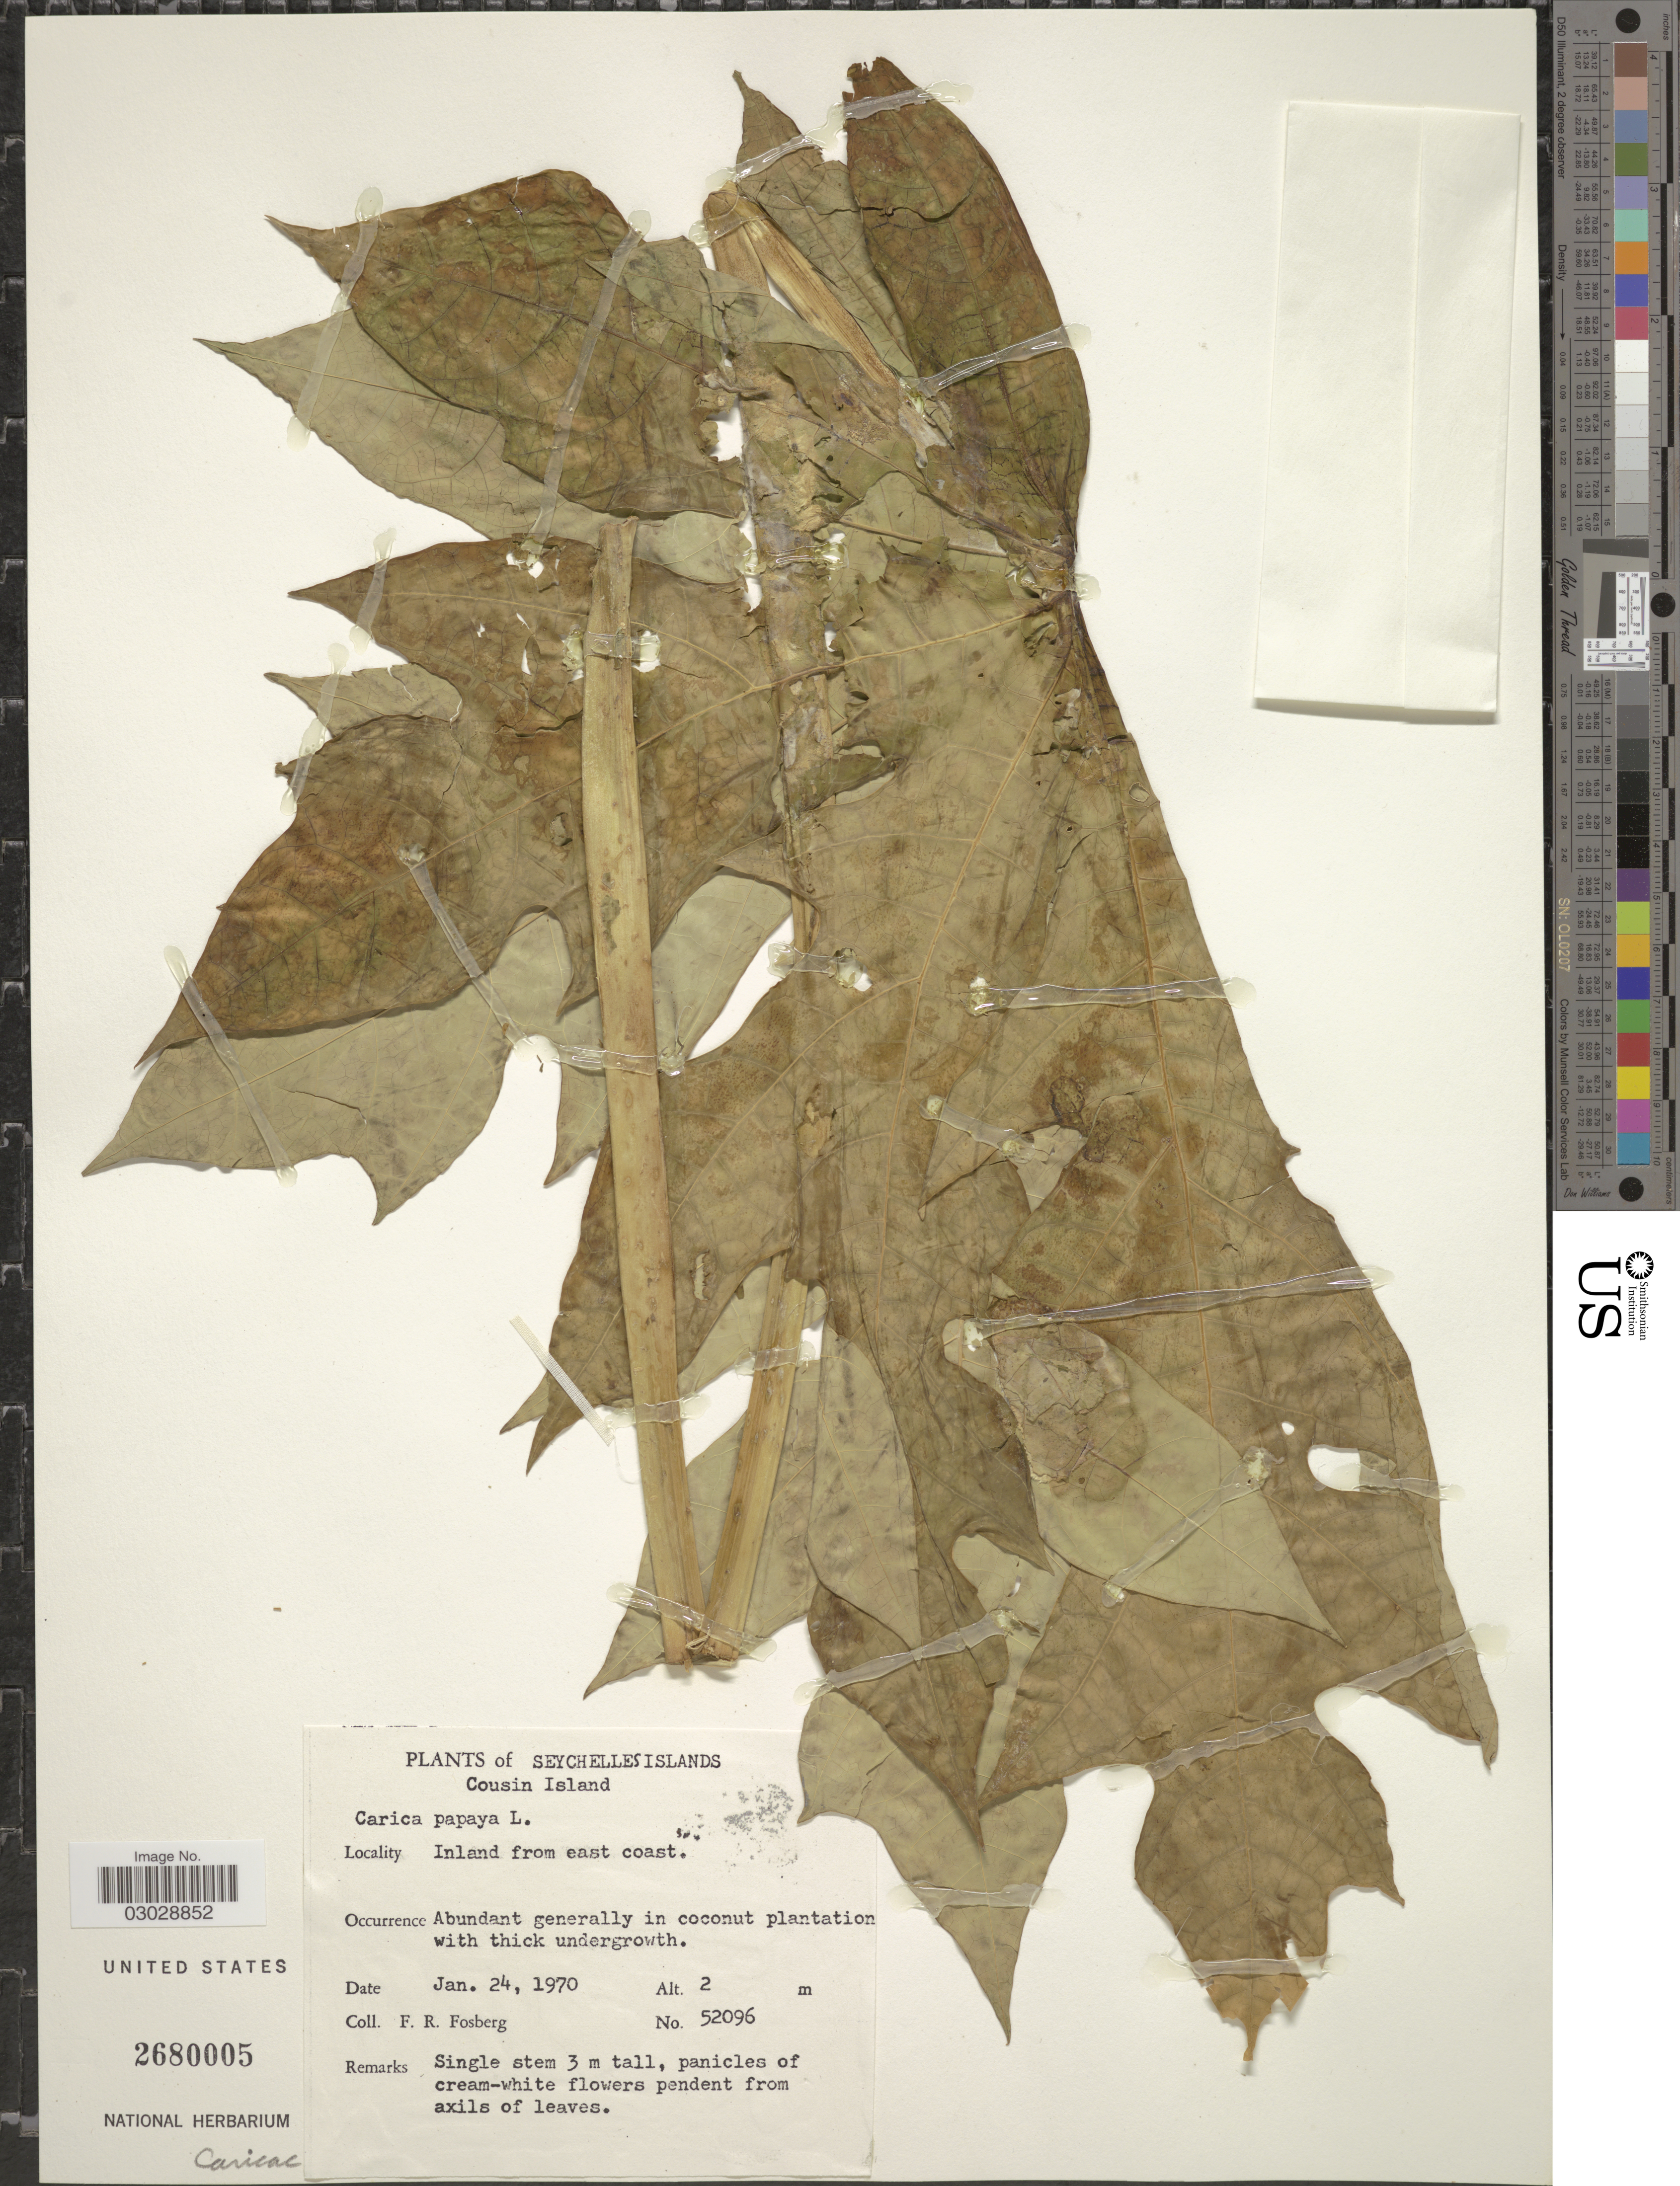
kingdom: Plantae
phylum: Tracheophyta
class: Magnoliopsida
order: Brassicales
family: Caricaceae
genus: Carica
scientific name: Carica papaya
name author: L.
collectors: F. R. Fosberg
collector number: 52096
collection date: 1970-01-24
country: Seychelles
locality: Seychelles Islands. Cousin Island. Inland from east coast.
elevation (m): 2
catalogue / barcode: US 2680005